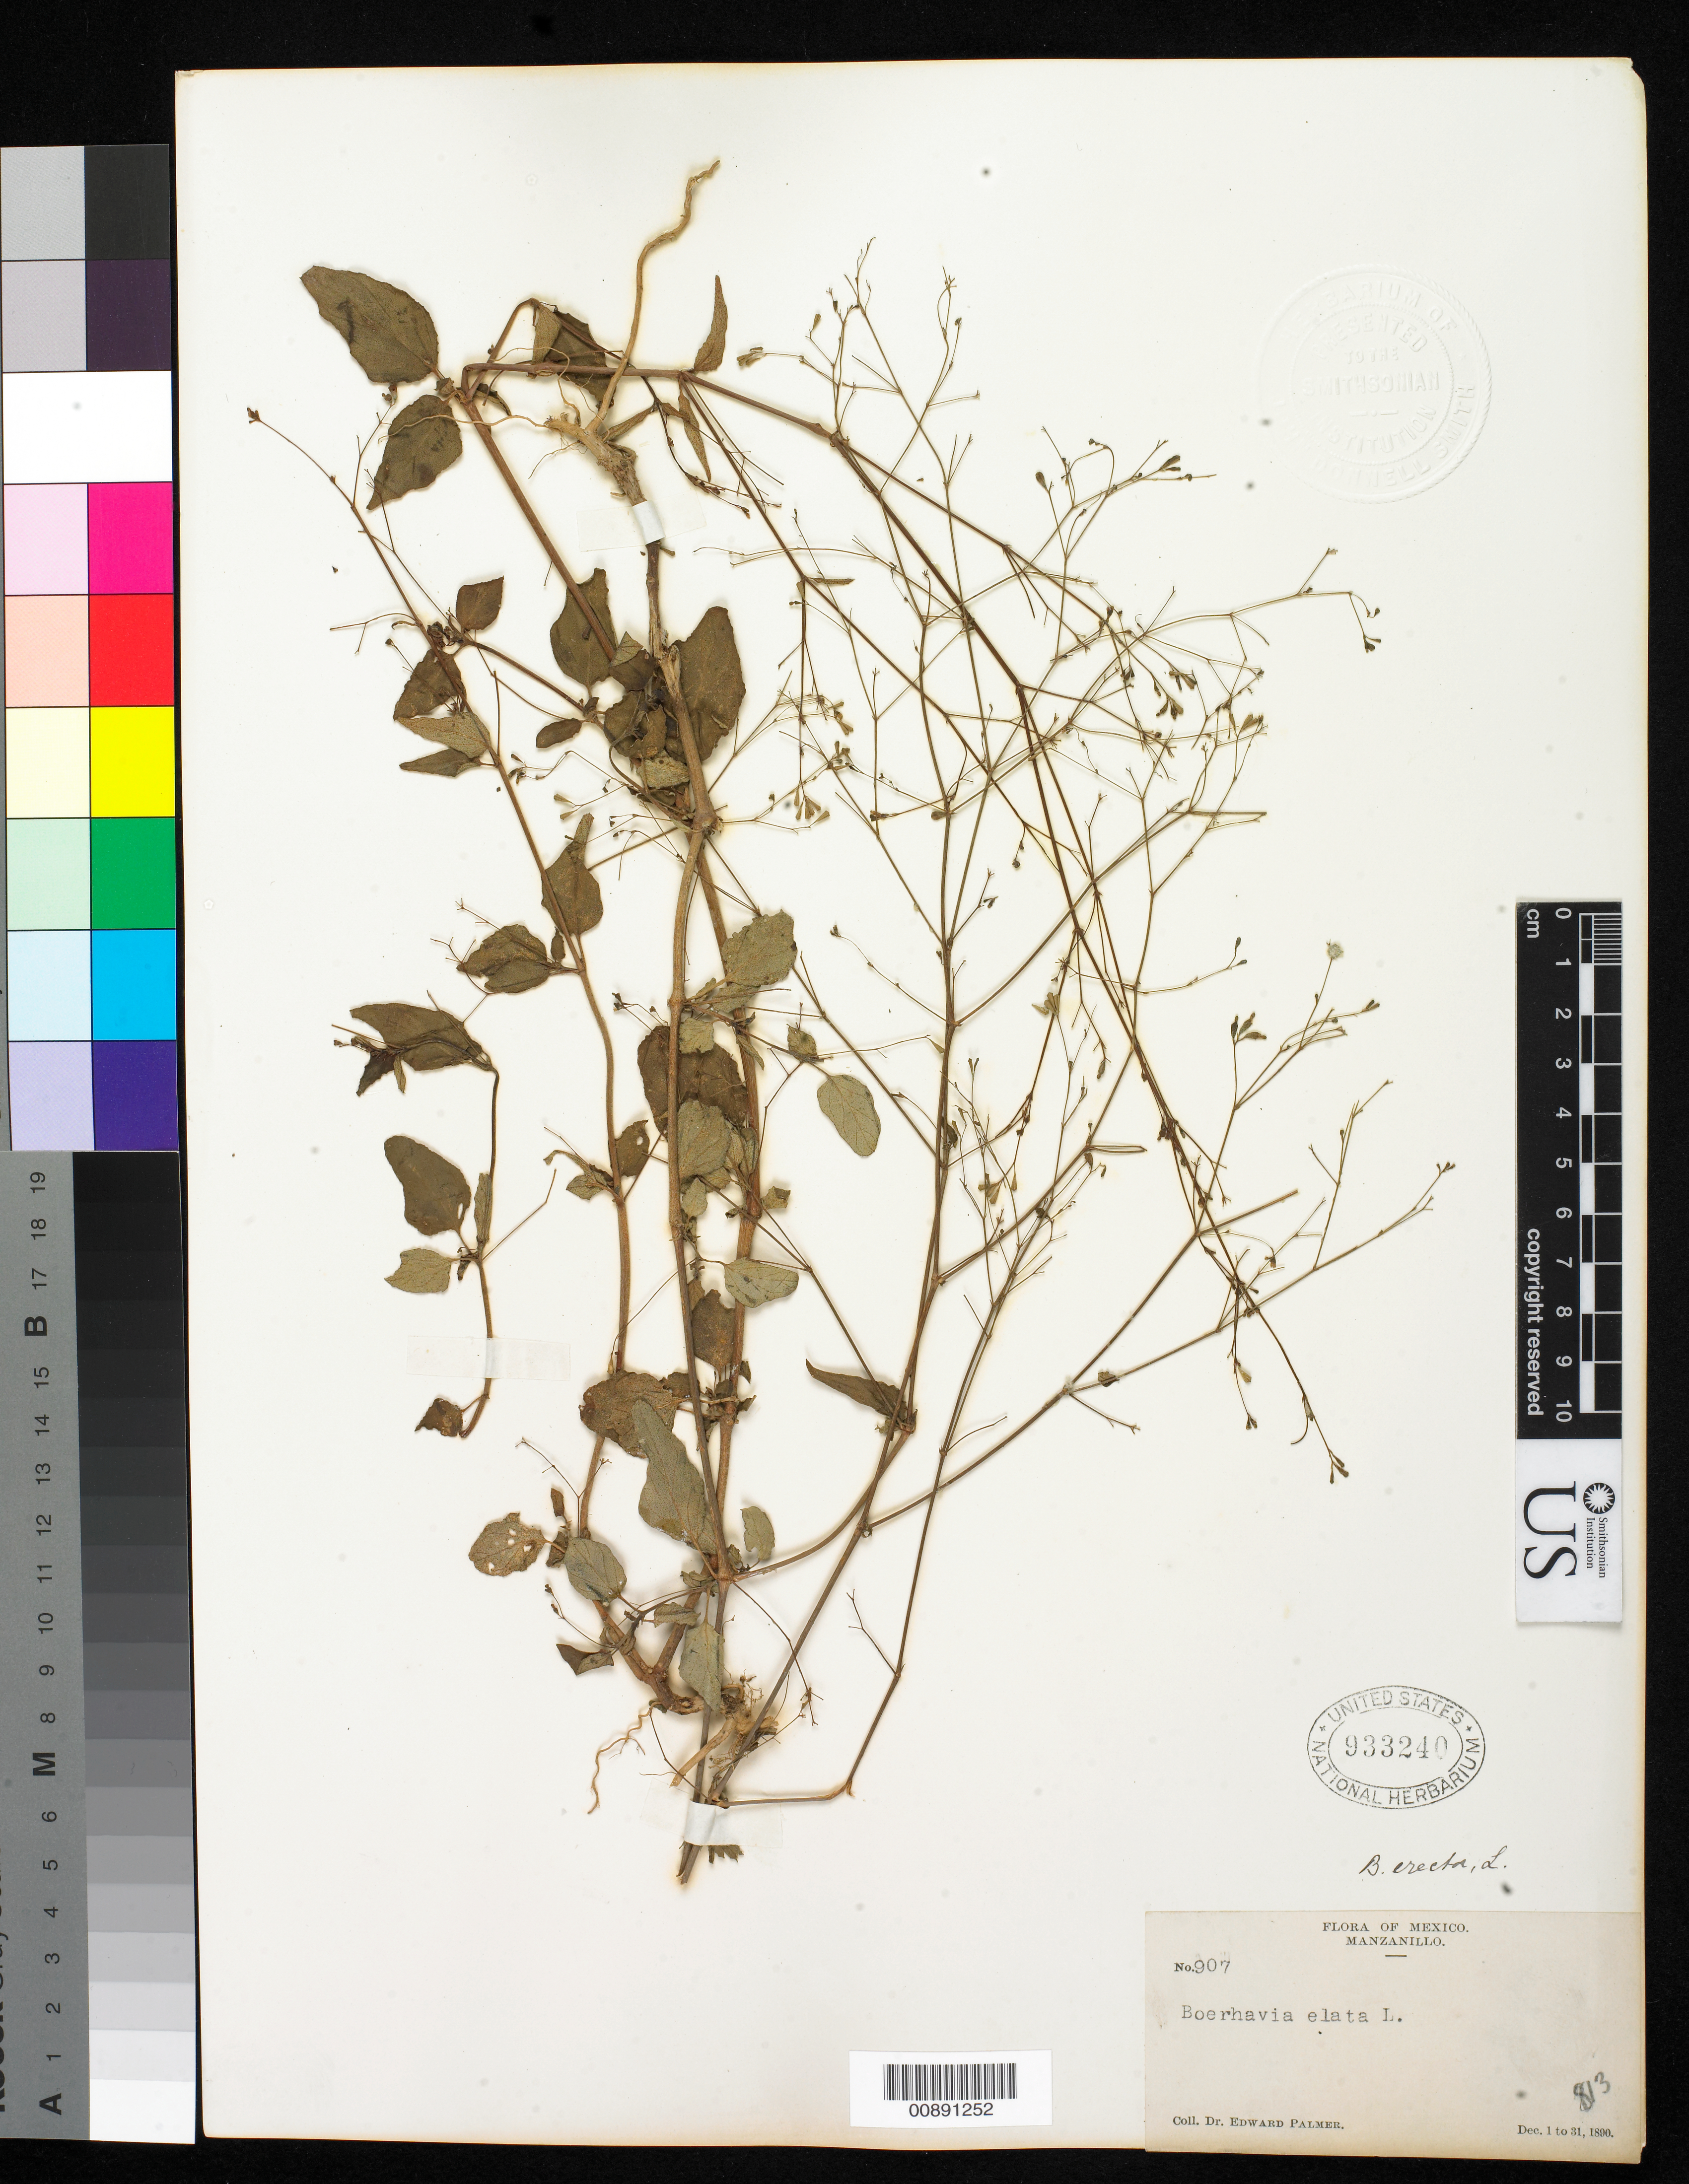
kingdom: Plantae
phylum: Tracheophyta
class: Magnoliopsida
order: Caryophyllales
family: Nyctaginaceae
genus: Boerhavia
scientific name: Boerhavia erecta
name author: L.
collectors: E. Palmer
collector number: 907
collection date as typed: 01 Dec 1890 to 31 Dec 1890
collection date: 1890-12-01/1890-12-31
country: Mexico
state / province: Colima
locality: Manzanillo, Colima.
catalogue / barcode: US 933240